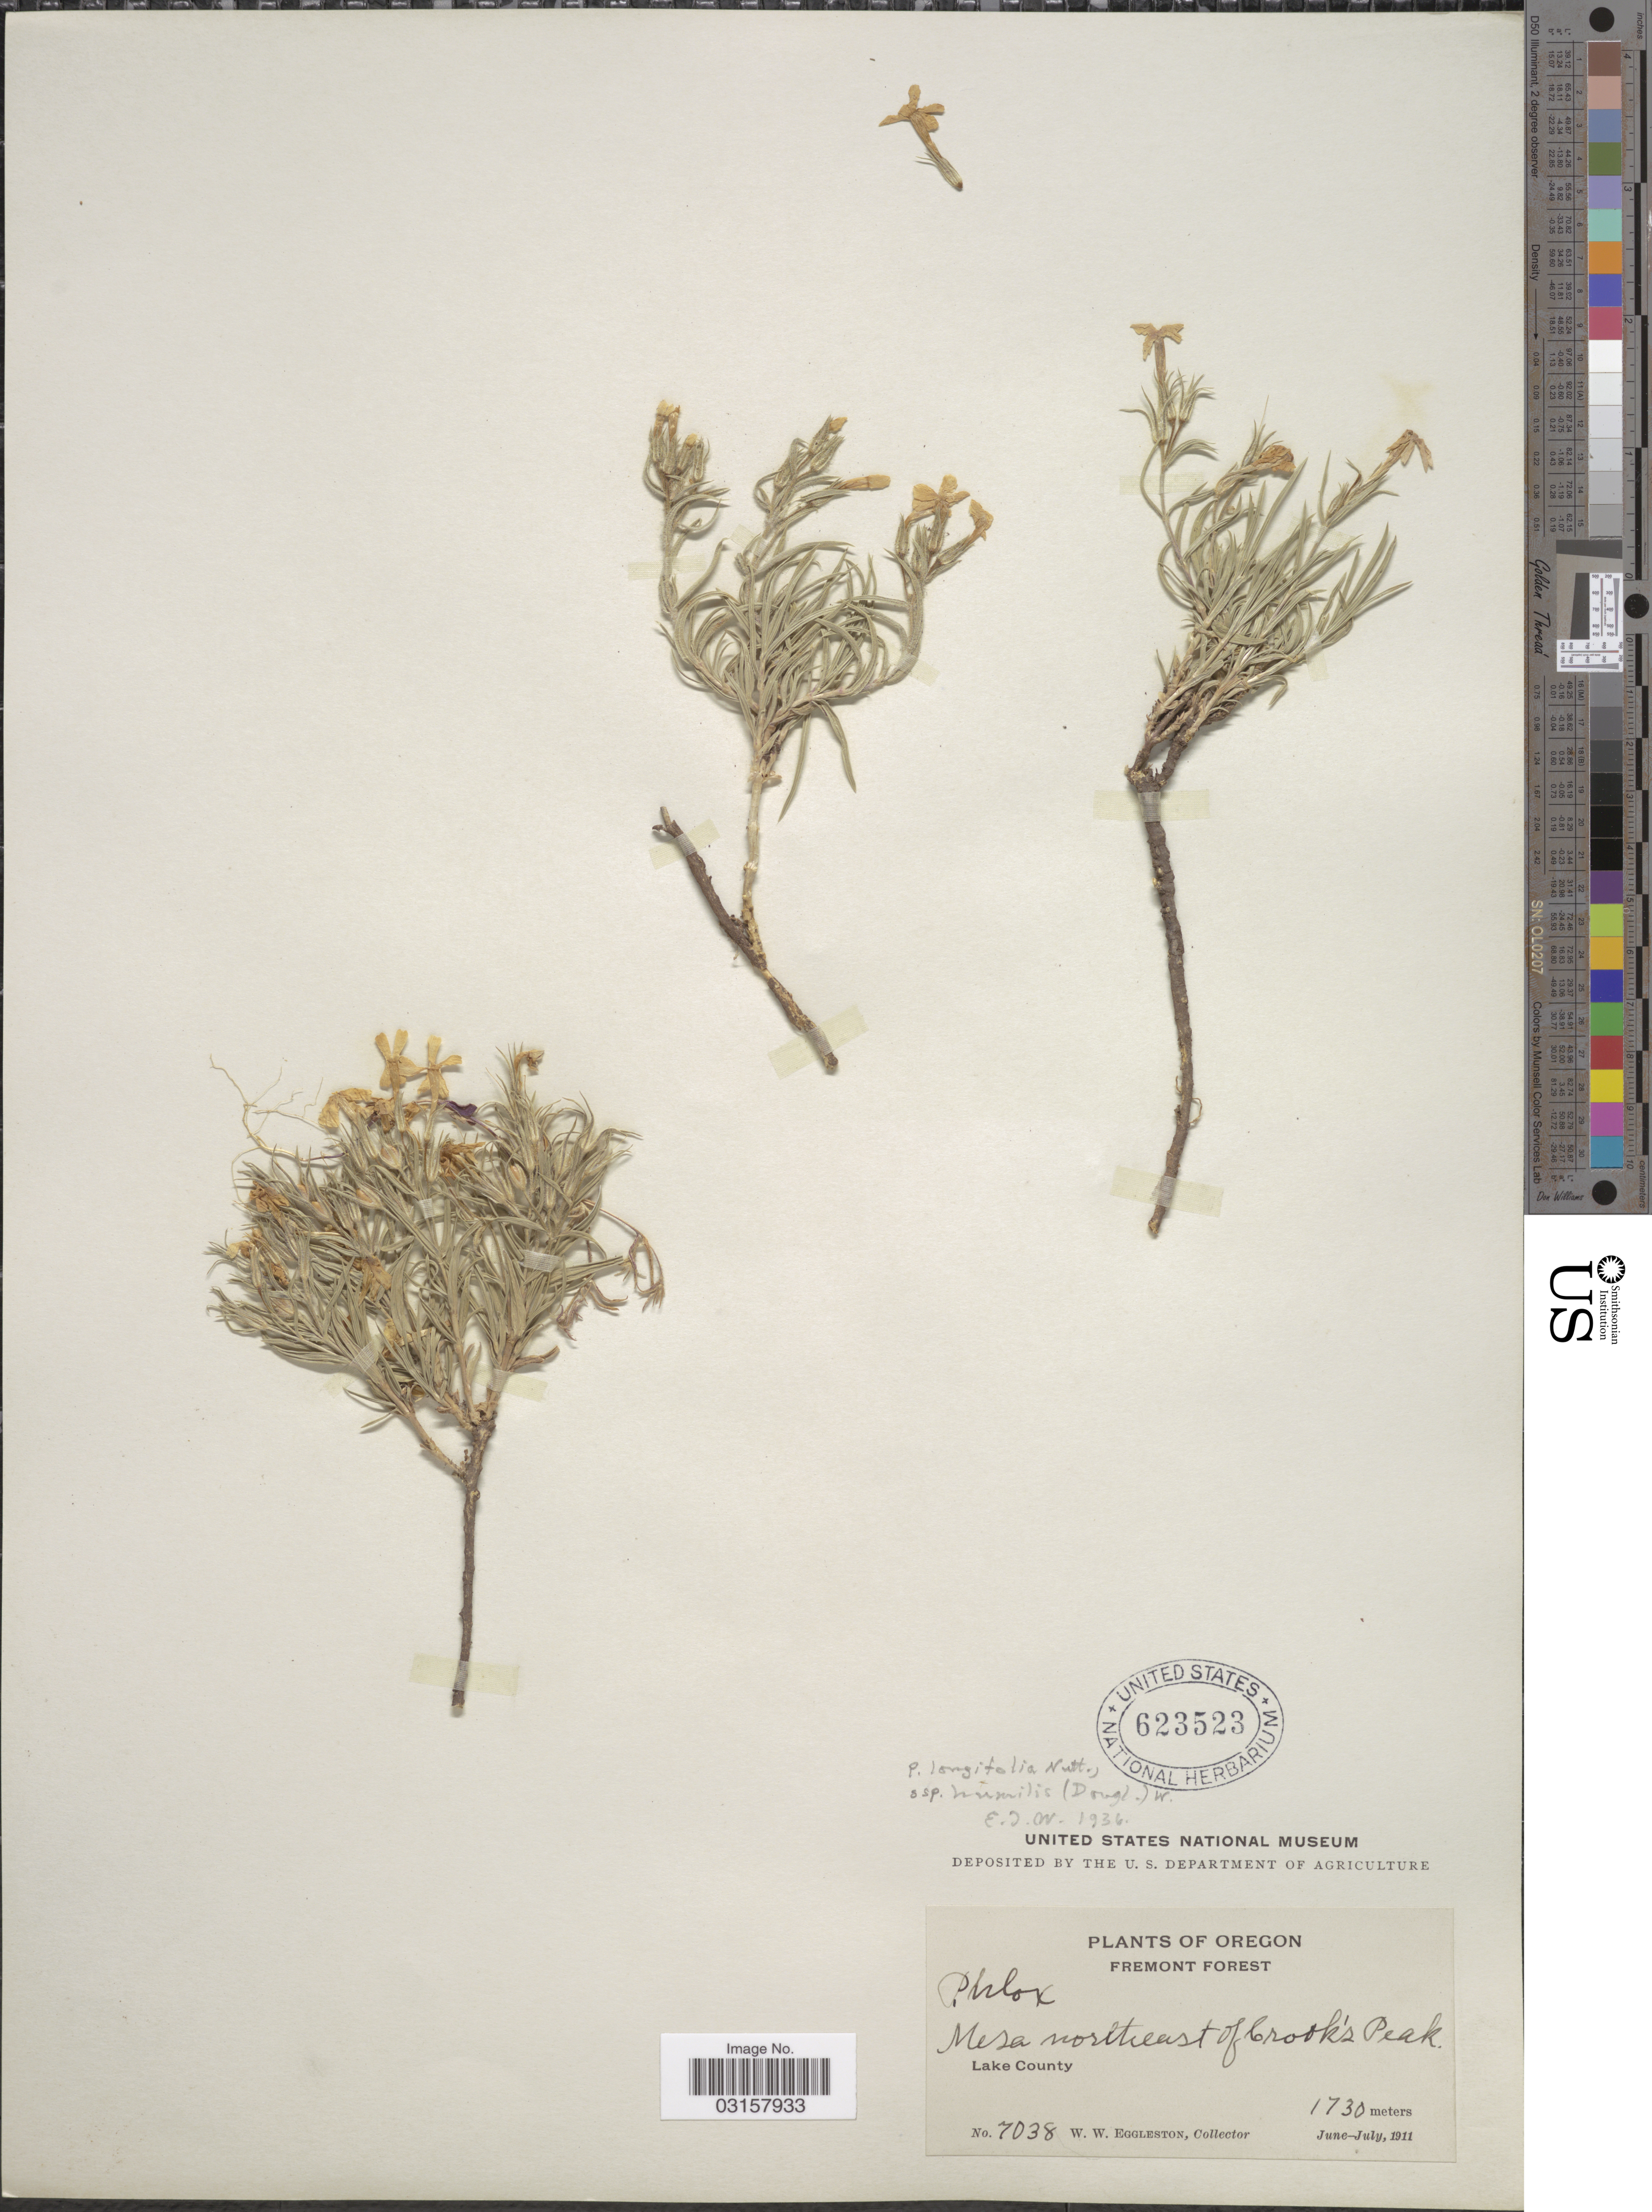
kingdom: Plantae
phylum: Tracheophyta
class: Magnoliopsida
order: Ericales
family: Polemoniaceae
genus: Phlox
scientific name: Phlox longifolia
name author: Nutt.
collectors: W. W. Eggleston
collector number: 7038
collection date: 1911-06/1911-07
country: United States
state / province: Oregon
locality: Fremont Forest. Mesa northeast of Crook's Peak. Lake County.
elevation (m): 1730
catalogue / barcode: US 623523